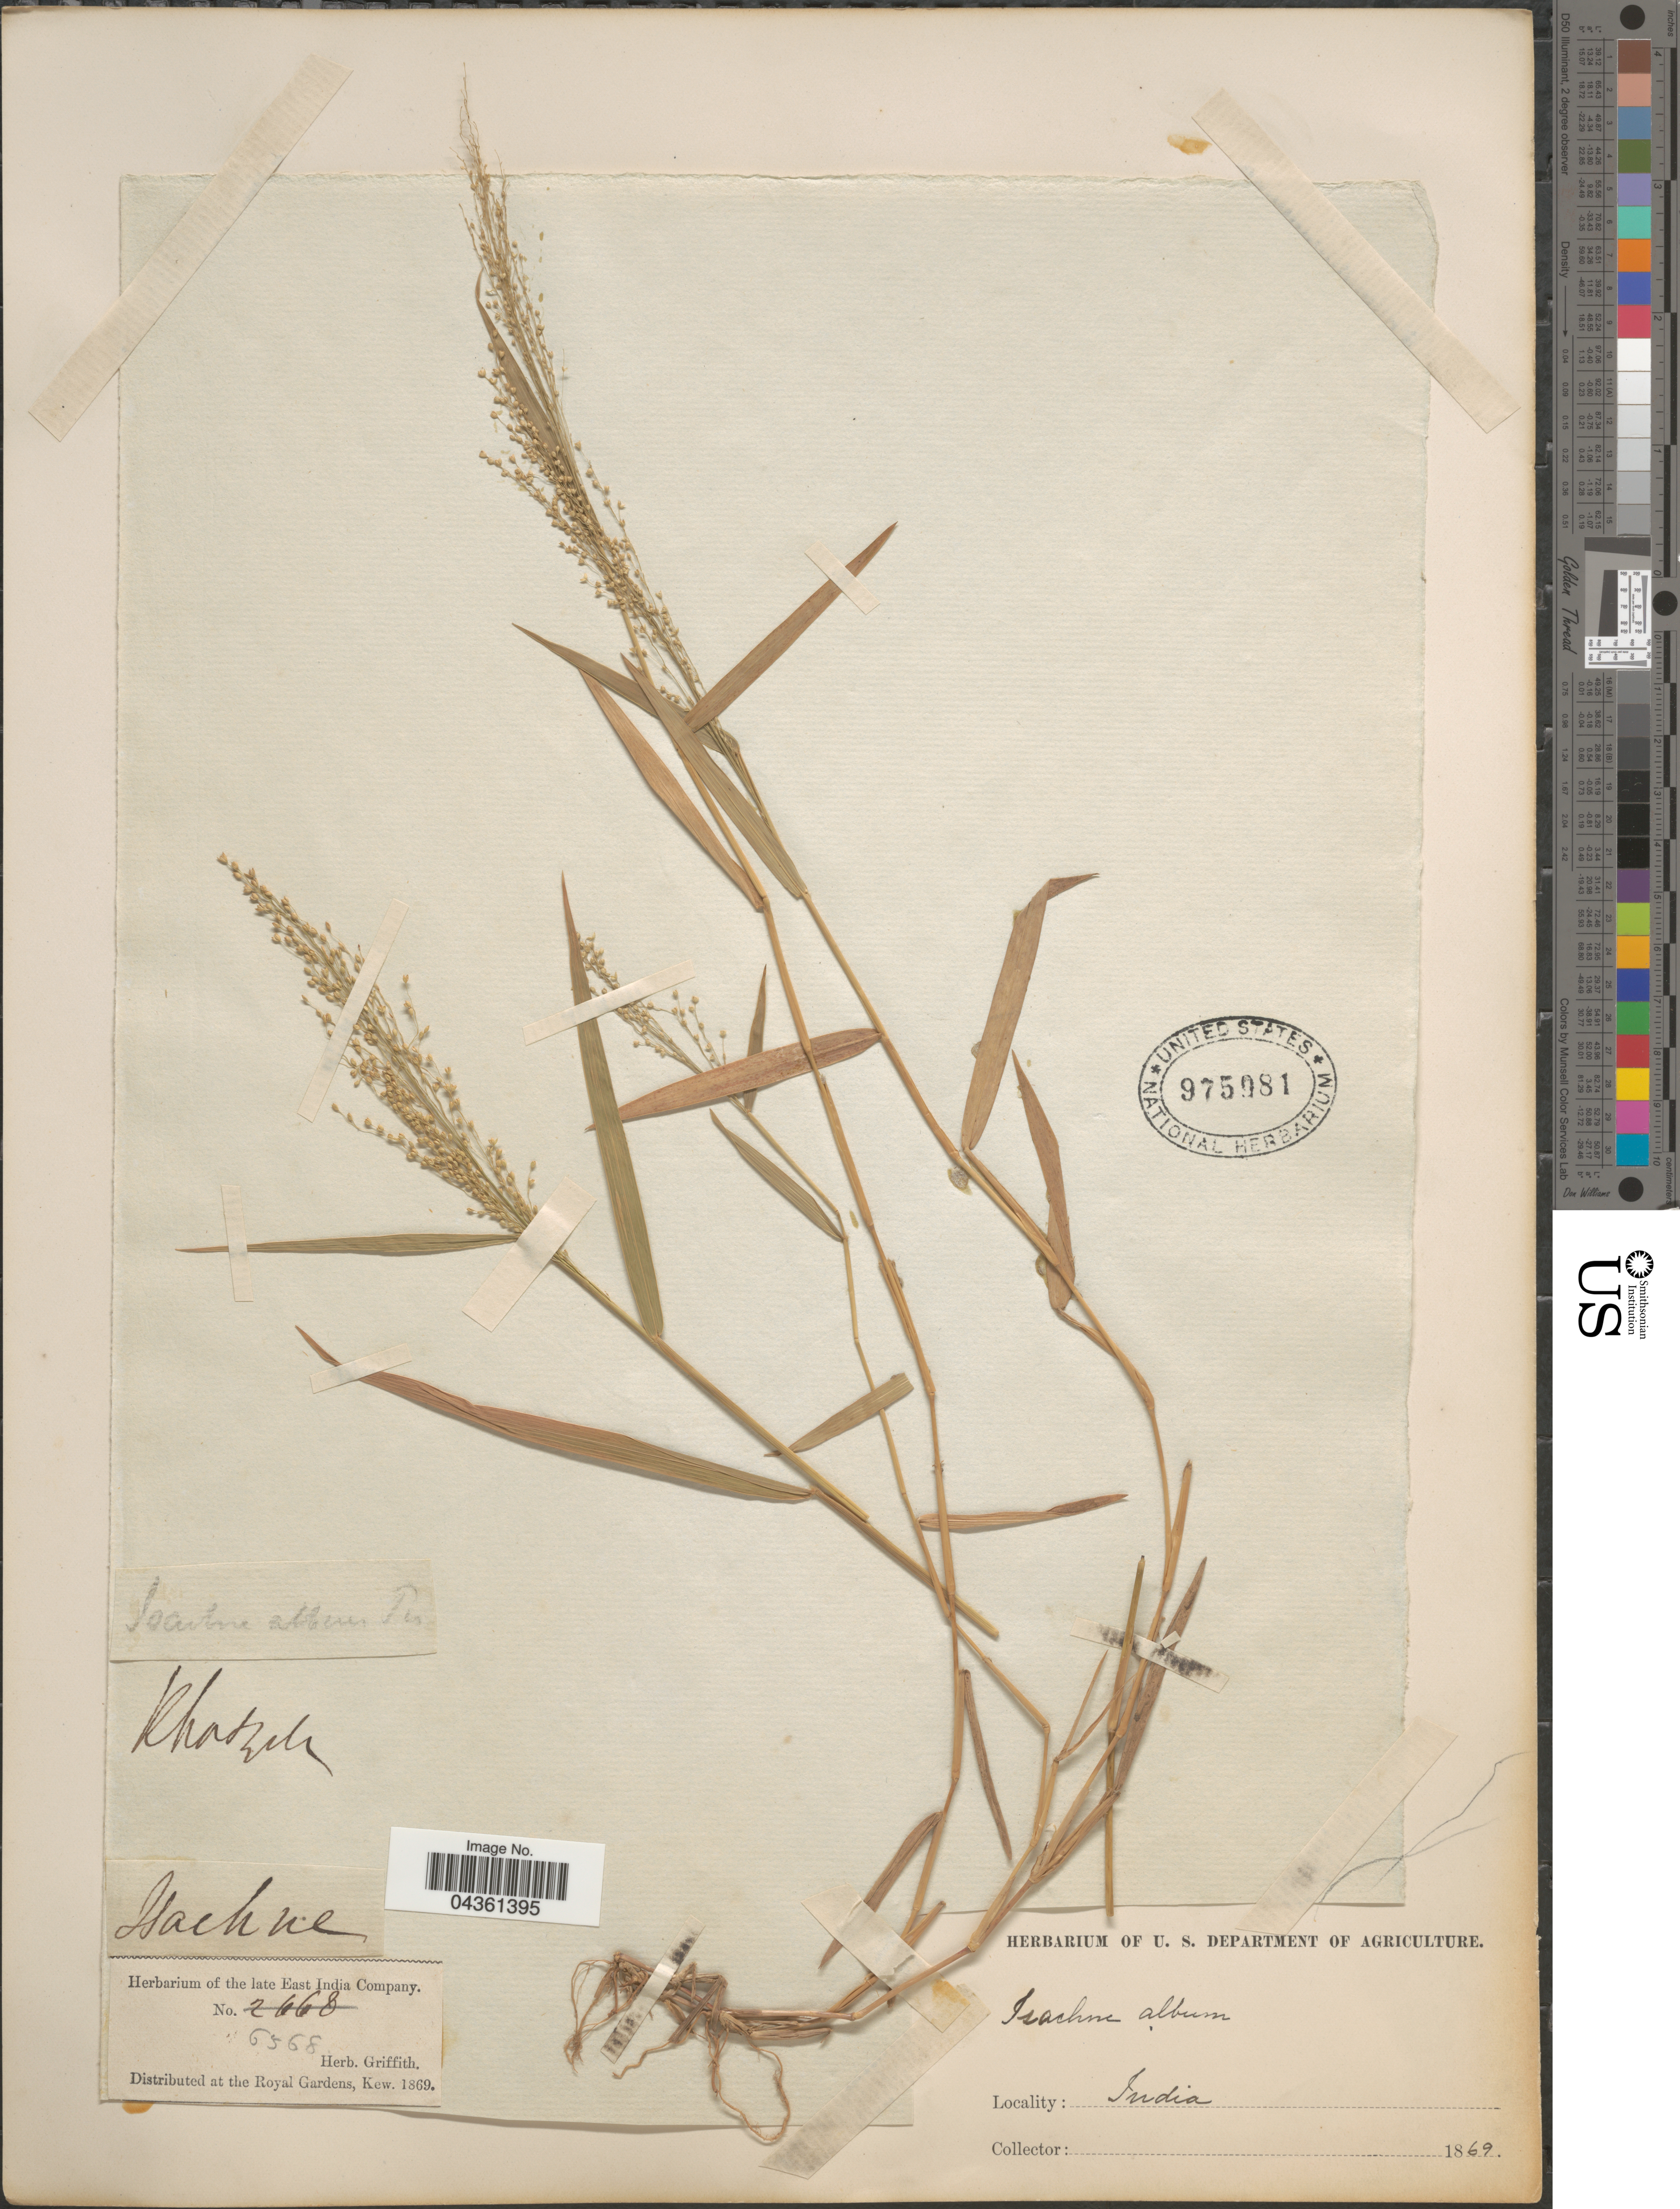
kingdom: Plantae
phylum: Tracheophyta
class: Liliopsida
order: Poales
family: Poaceae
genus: Isachne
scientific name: Isachne albens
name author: Trin.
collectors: ex herb. Griffith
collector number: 6568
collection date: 1869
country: India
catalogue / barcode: US 975981